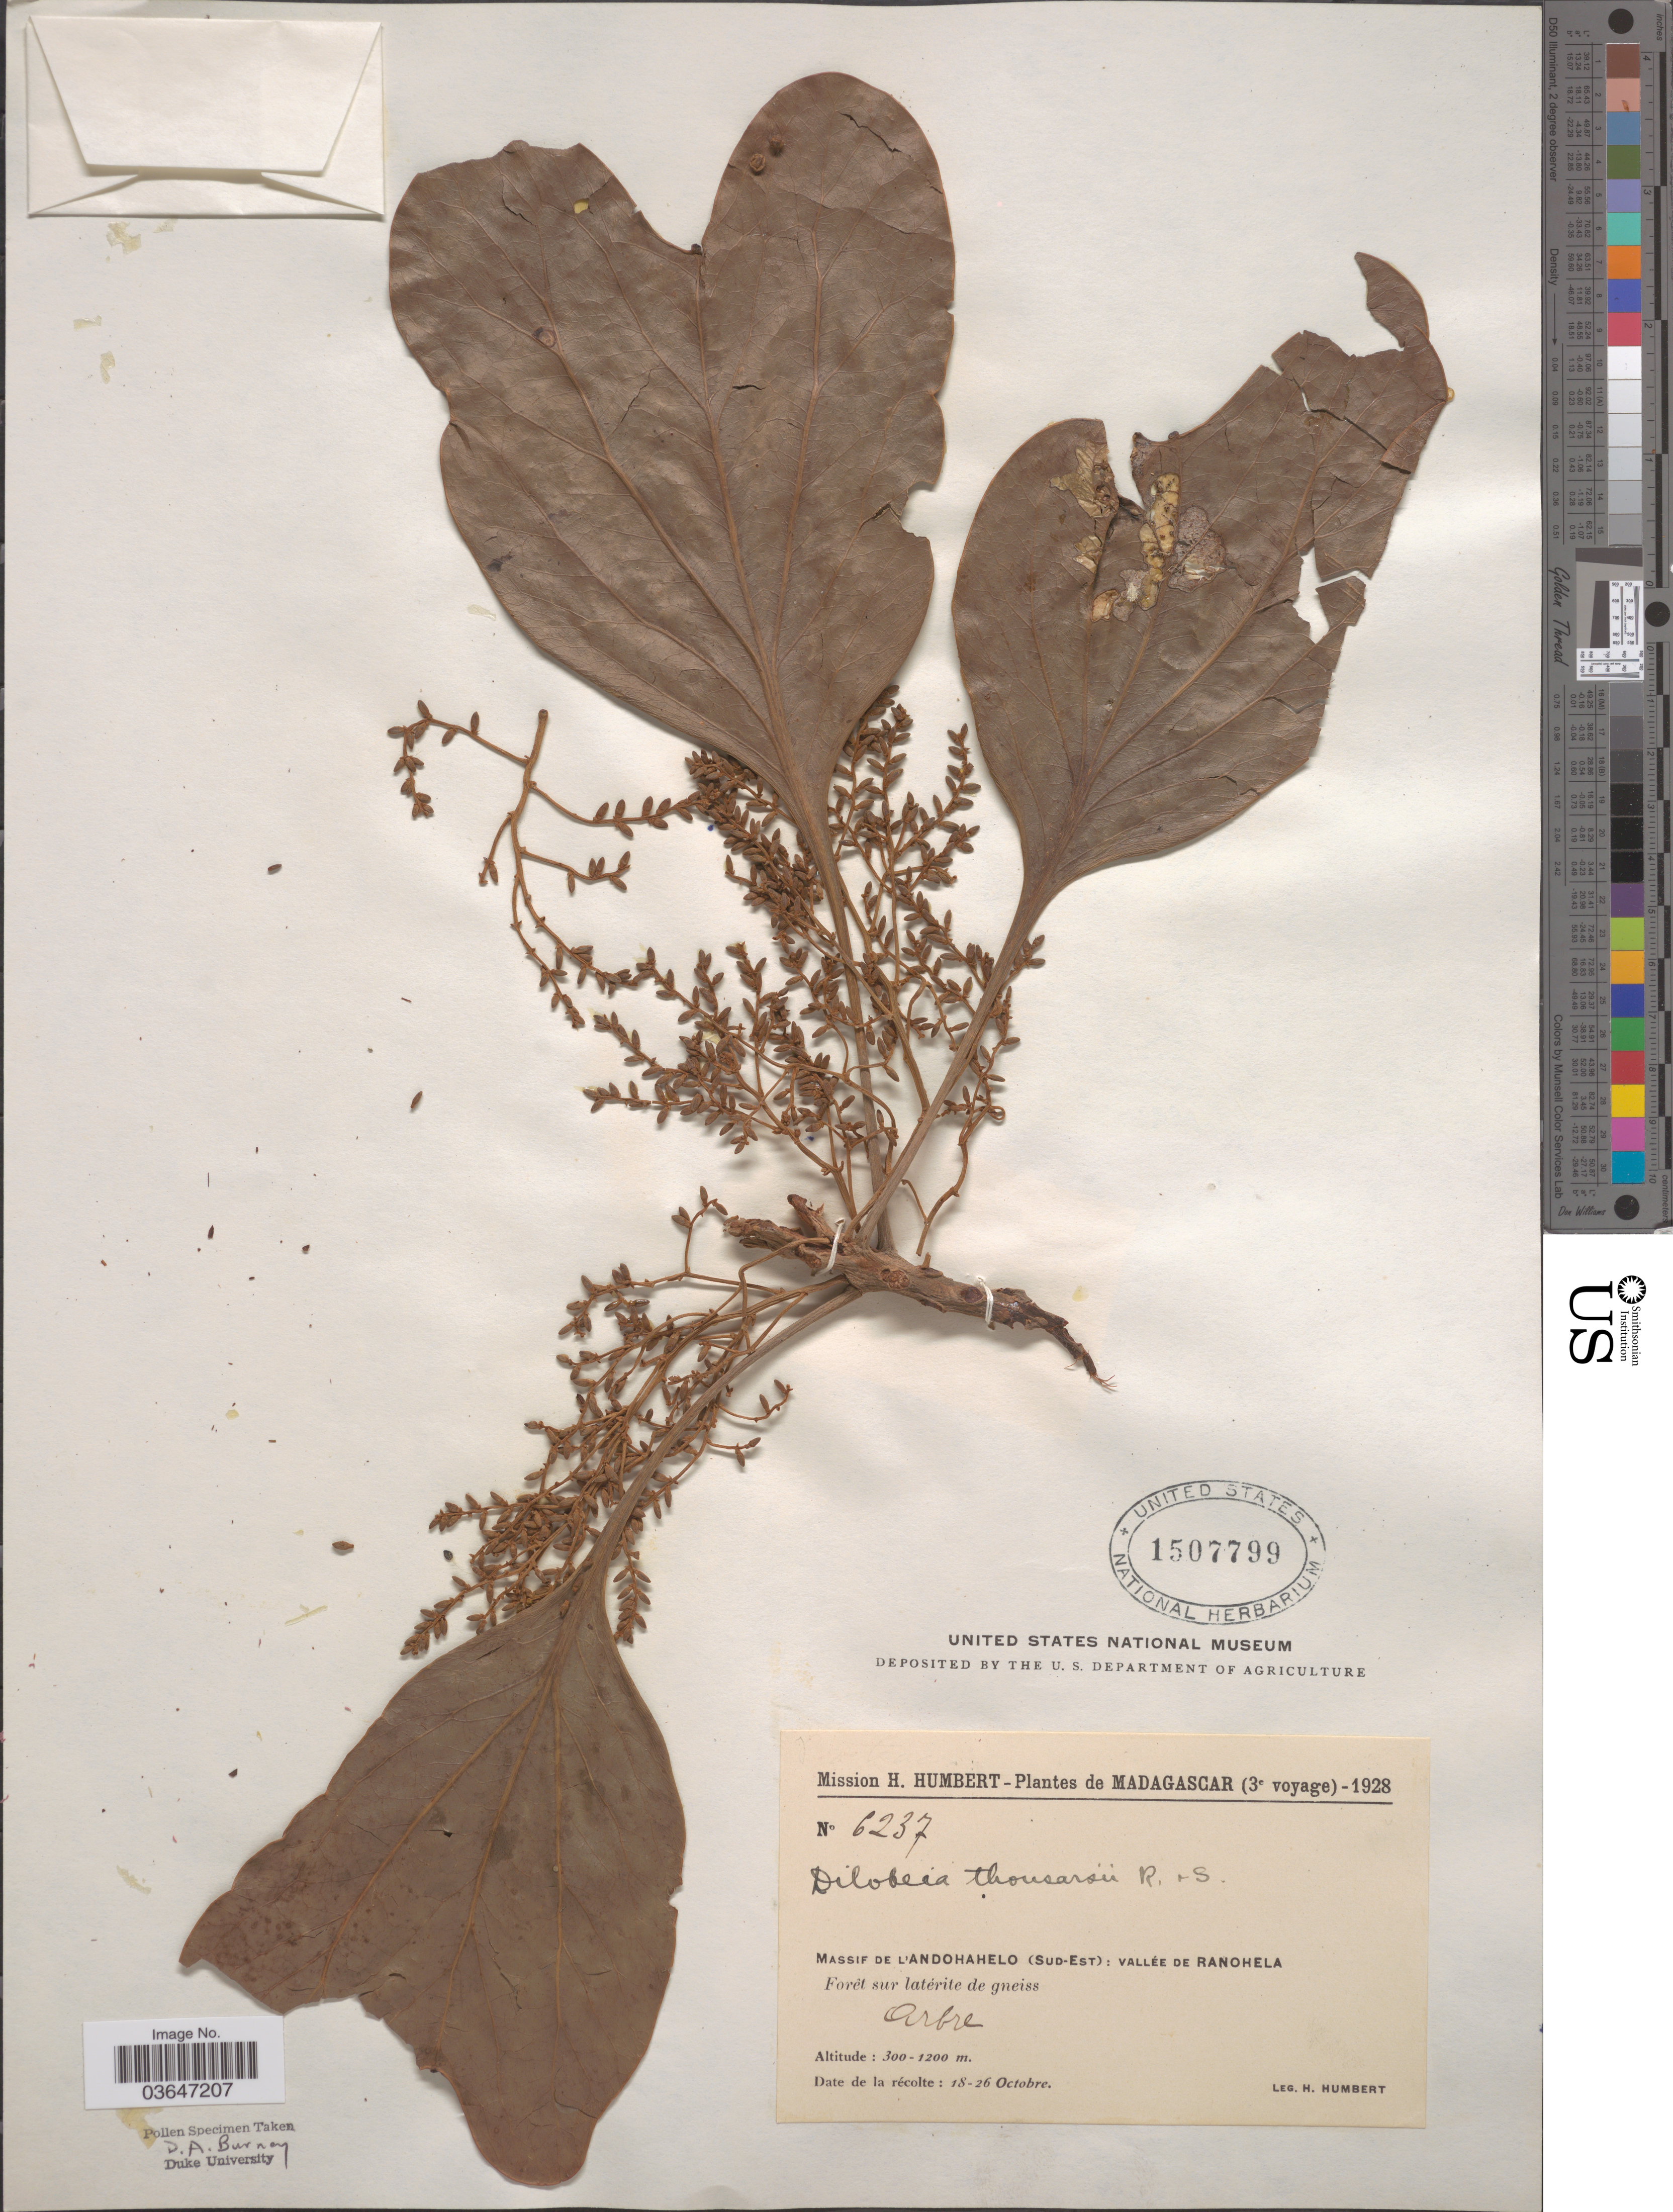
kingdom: Plantae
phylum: Tracheophyta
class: Magnoliopsida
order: Proteales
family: Proteaceae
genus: Dilobeia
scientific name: Dilobeia thouarsii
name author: Roem. & Schult.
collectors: H. Humbert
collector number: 6237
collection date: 1928-10-18/1928-10-26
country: Madagascar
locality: Massif de L'Andohahelo (Sud-Est): Vallée de Ranohela. Forêt sur latérite de gneiss.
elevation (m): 300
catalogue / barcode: US 1507799